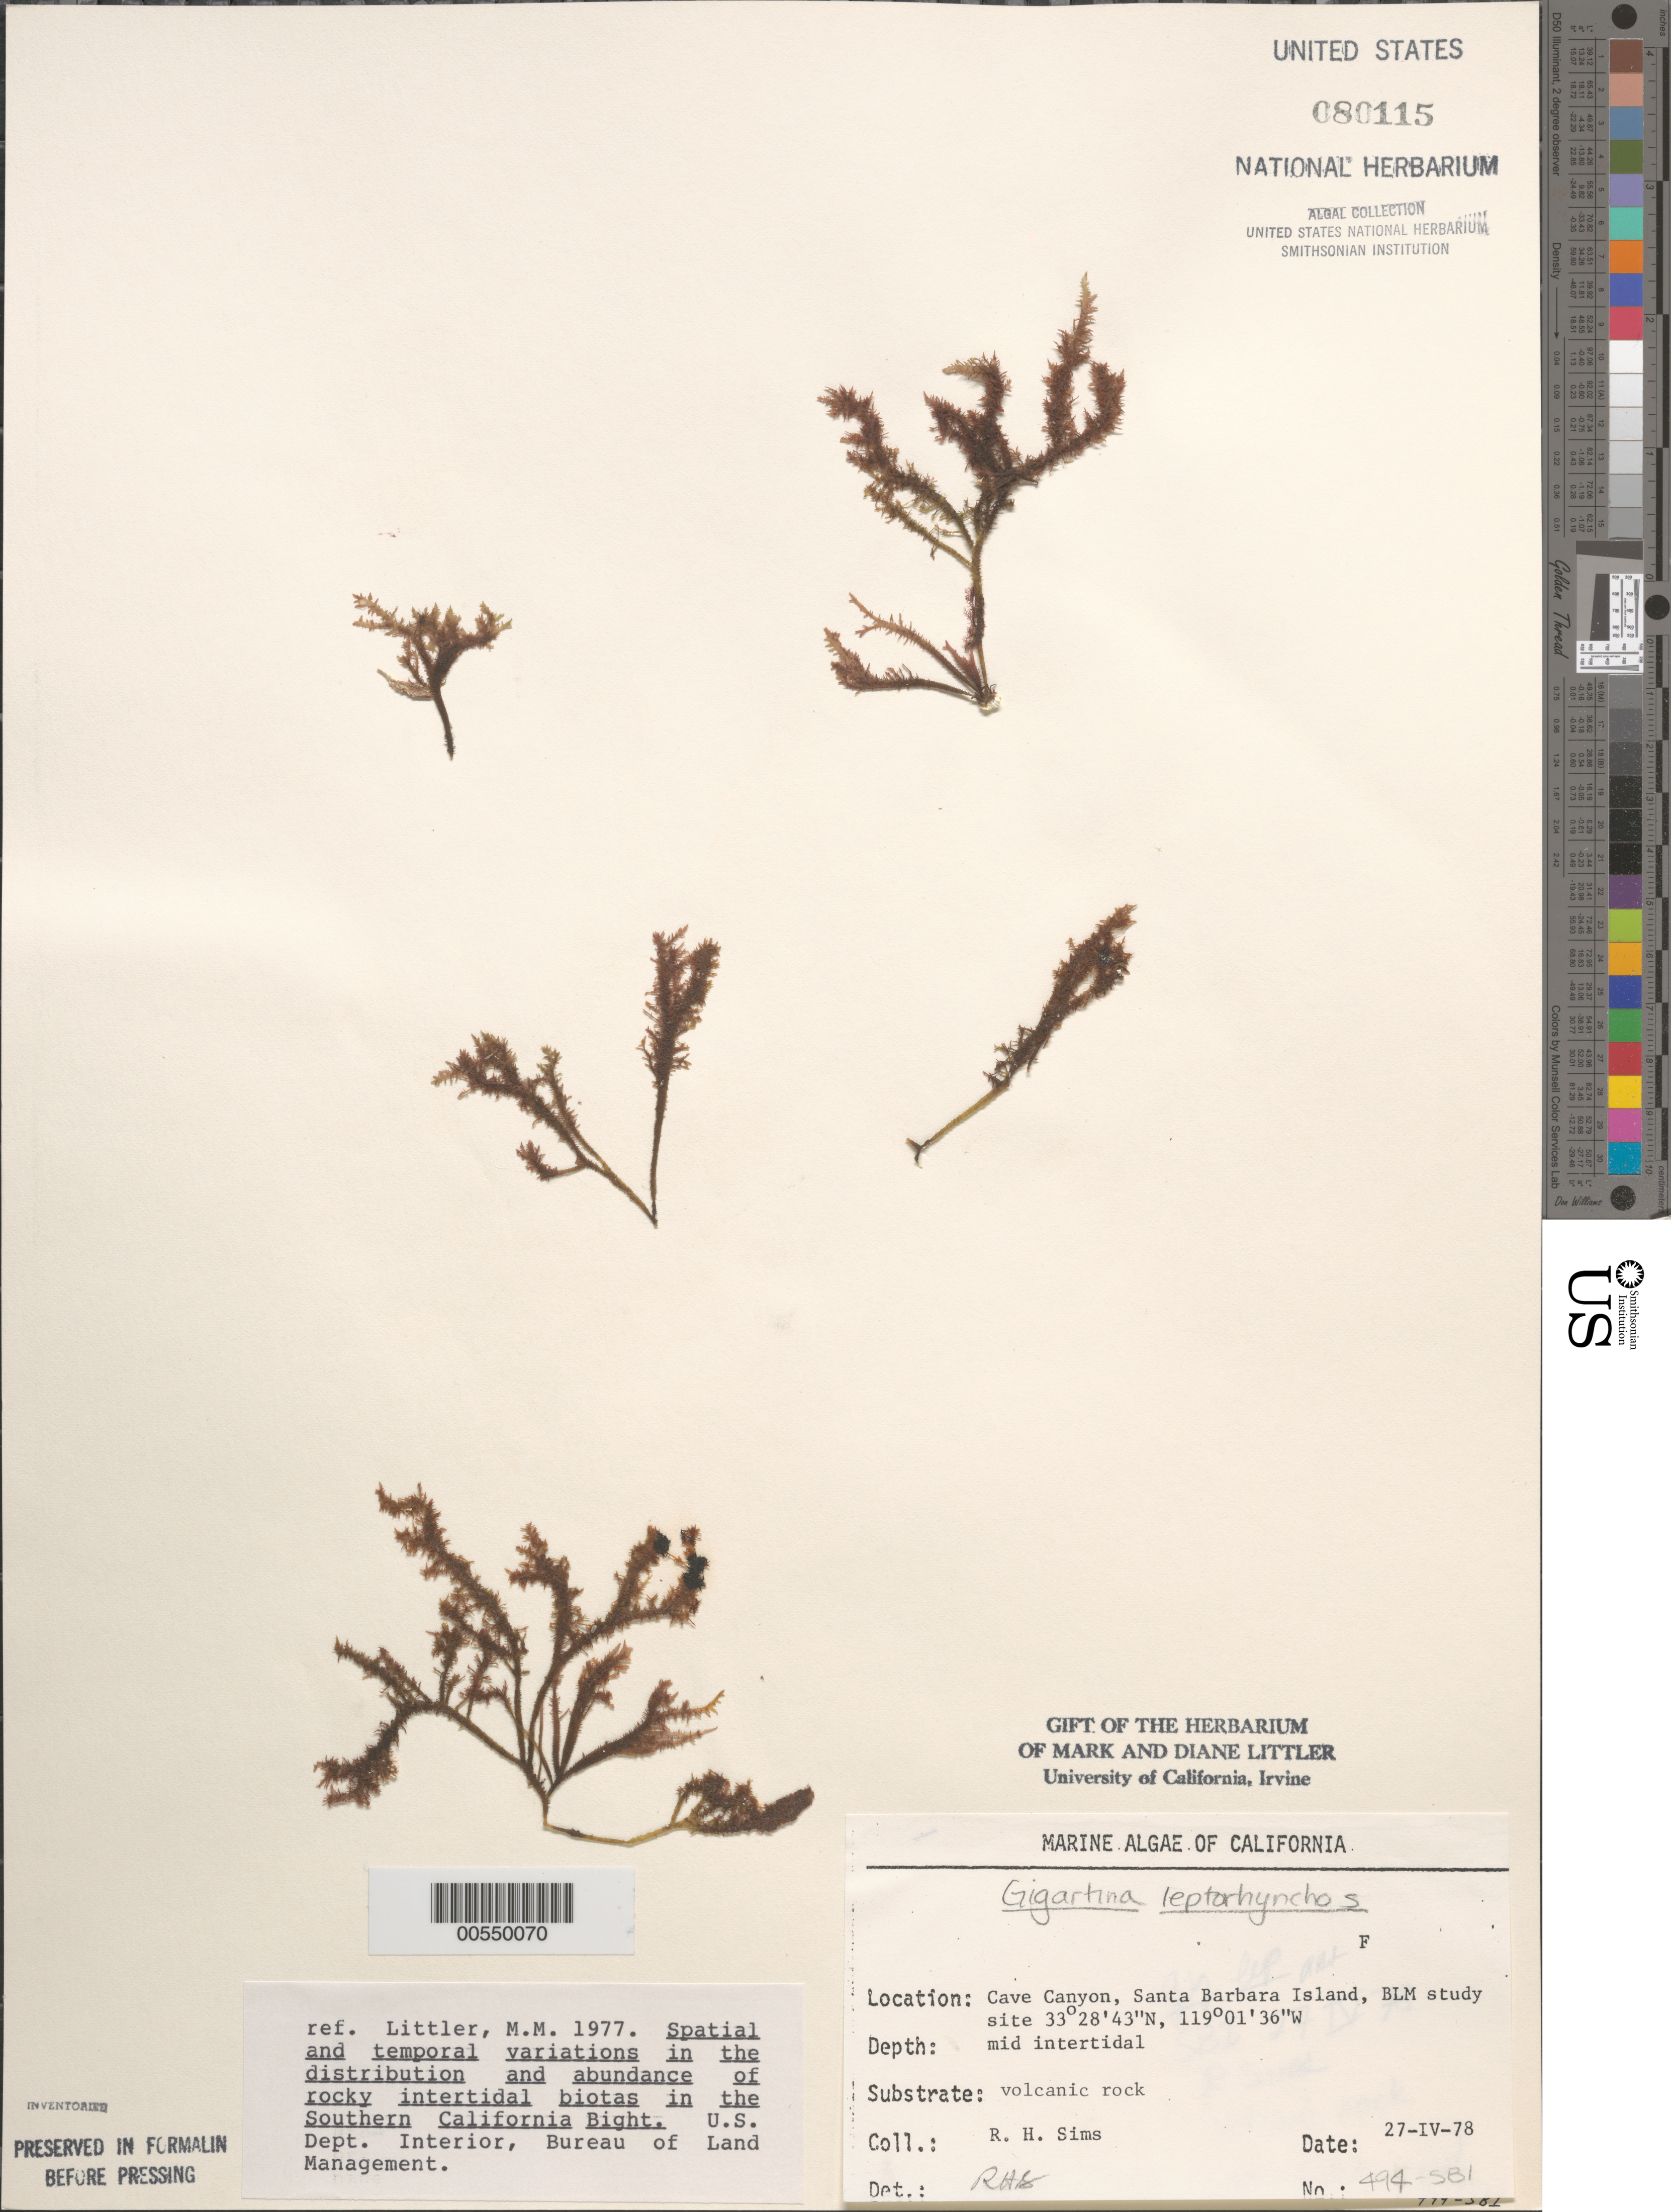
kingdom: Plantae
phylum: Rhodophyta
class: Florideophyceae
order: Gigartinales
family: Gigartinaceae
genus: Mazzaella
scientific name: Mazzaella leptorhynchos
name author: (J. Agardh) Leister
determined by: Algae name updating Project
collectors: R. H. Sims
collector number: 494-SBI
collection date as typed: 27 Apr 1978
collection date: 1978-04-27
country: United States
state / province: California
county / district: Santa Barbara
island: Santa Barbara Island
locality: Cave Canyon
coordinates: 33 28' 43" N, 119 01' 36" W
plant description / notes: BLM-SOCALBIGHT Rocky Intertidal Survey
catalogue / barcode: US 80115